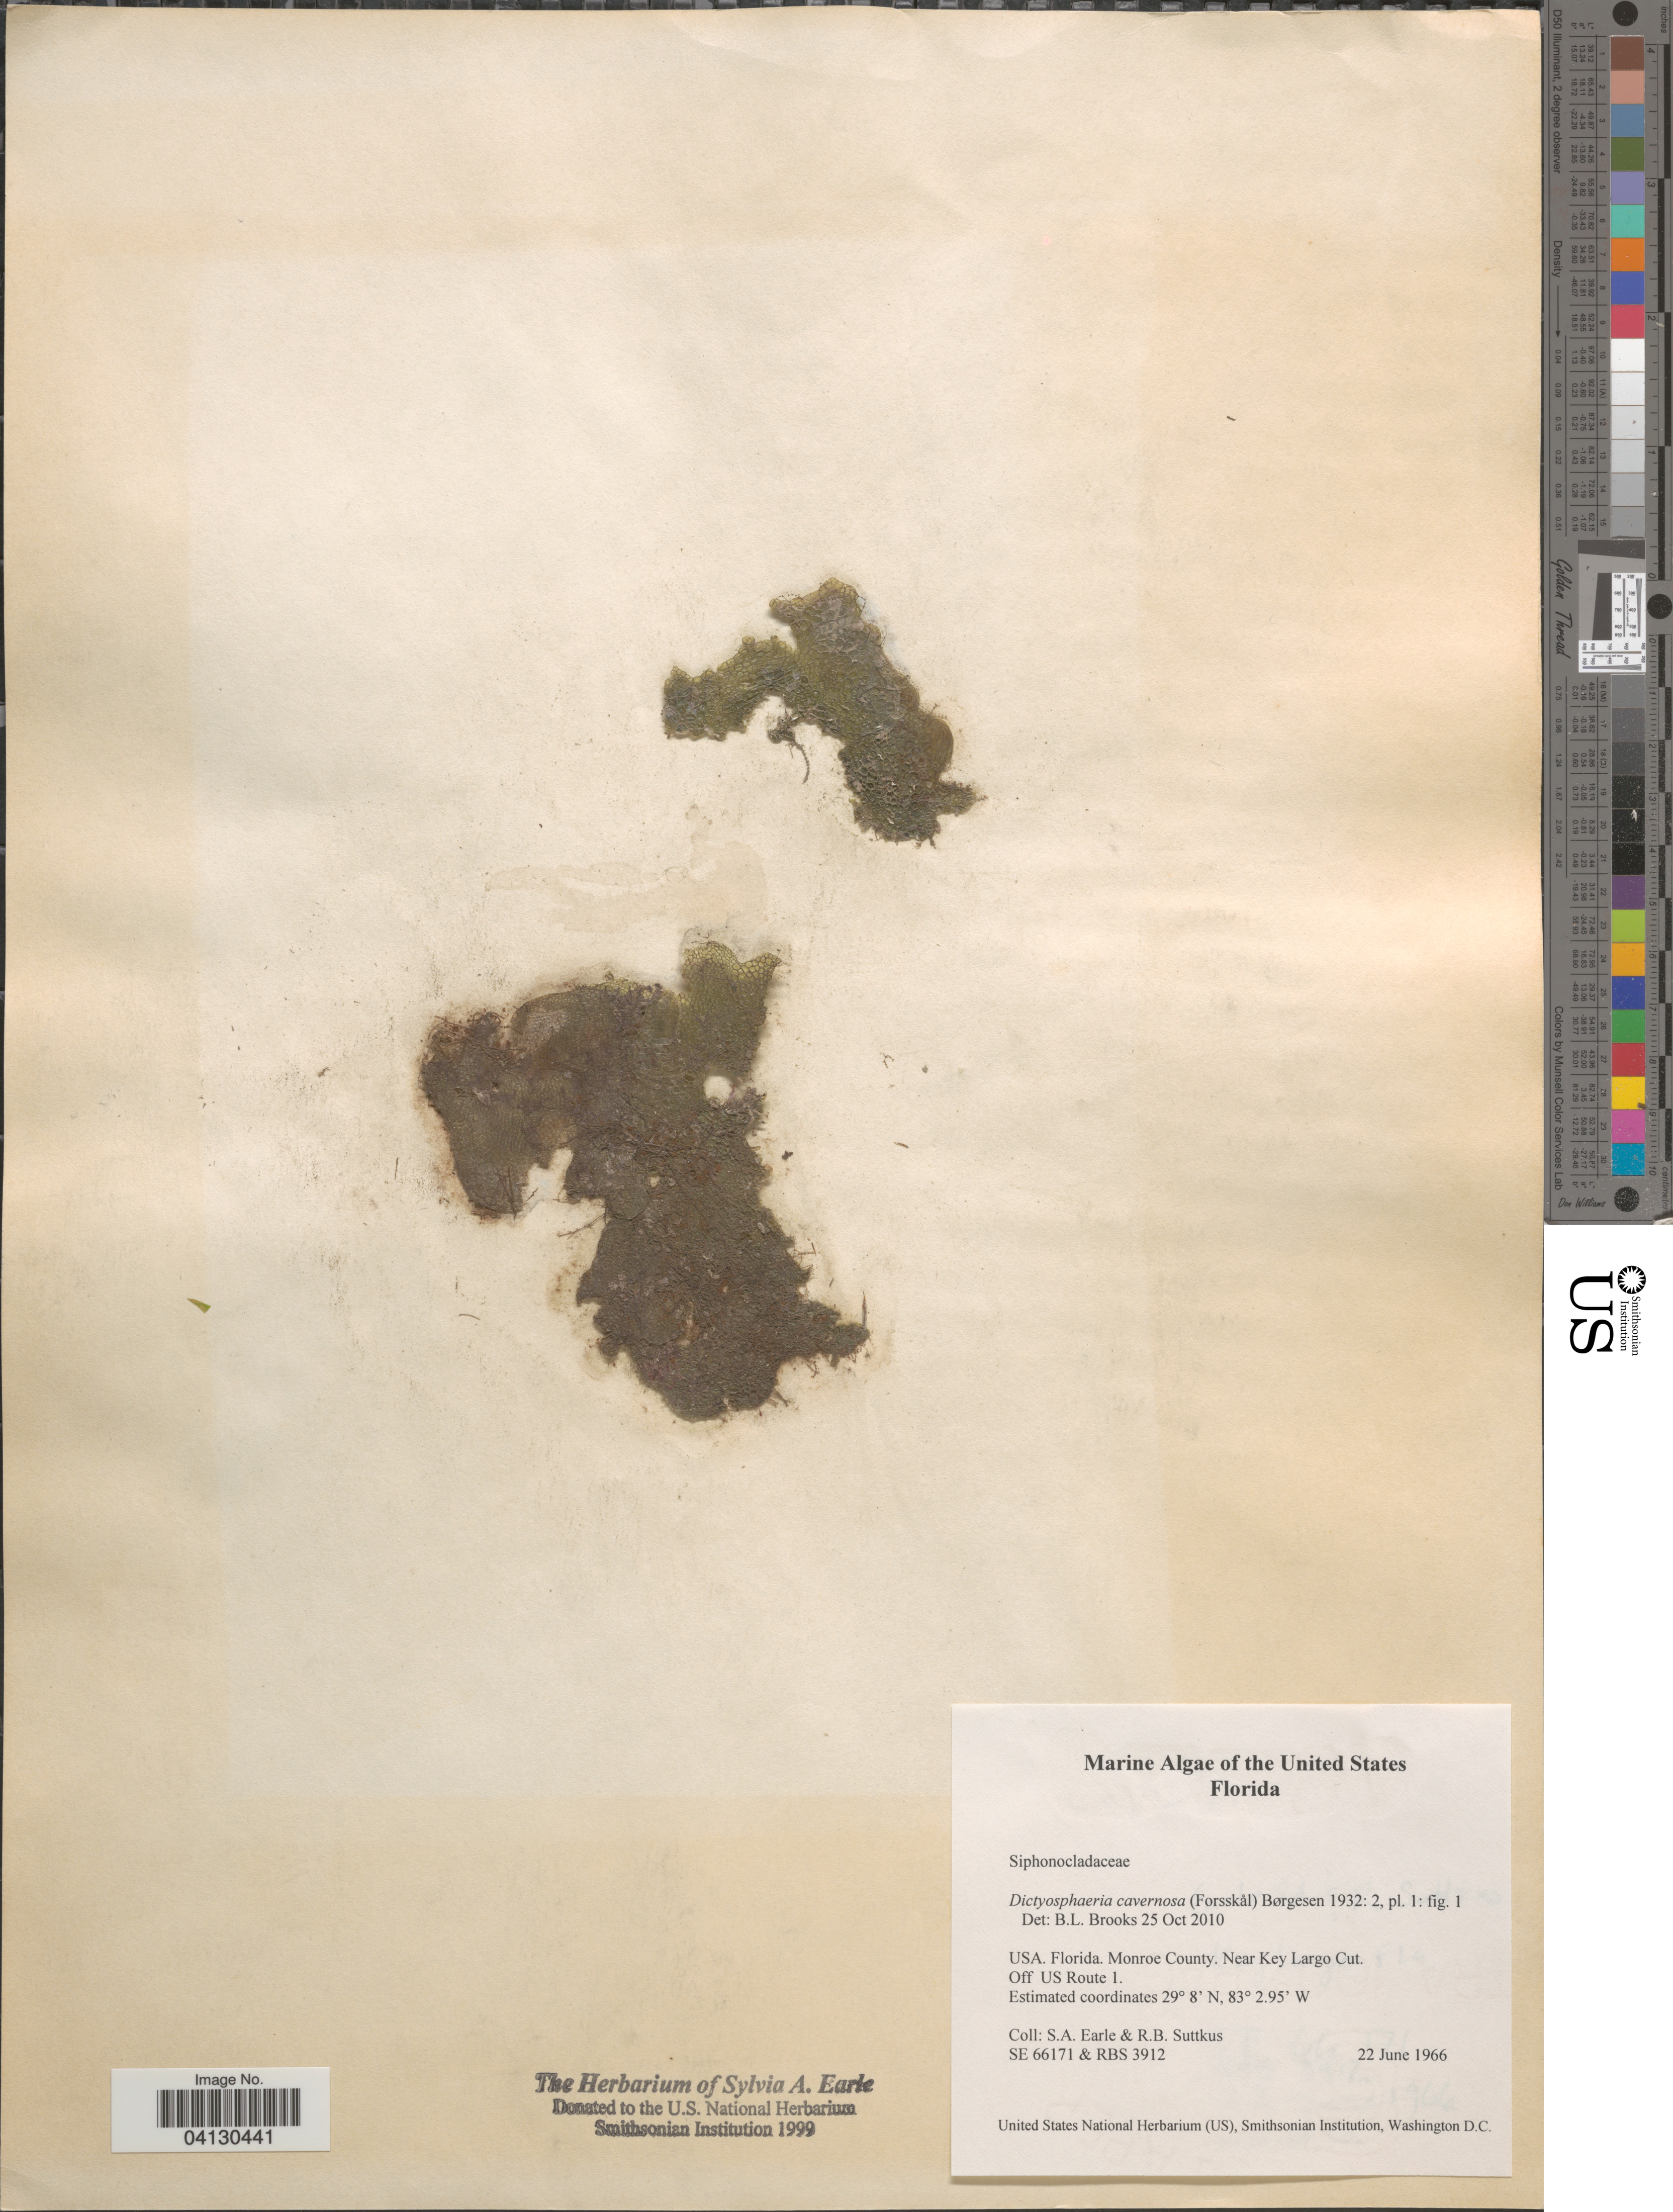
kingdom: Plantae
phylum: Chlorophyta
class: Ulvophyceae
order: Siphonocladales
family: Siphonocladaceae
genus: Dictyosphaeria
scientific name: Dictyosphaeria cavernosa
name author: (Forssk.) Børgesen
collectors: S. A. Earle & R. Suttkus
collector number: SE66171/RBS3912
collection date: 1966-06-22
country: United States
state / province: Florida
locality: Monroe County. Near Key Largo Cut. Off US Route 1.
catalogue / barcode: US 329026